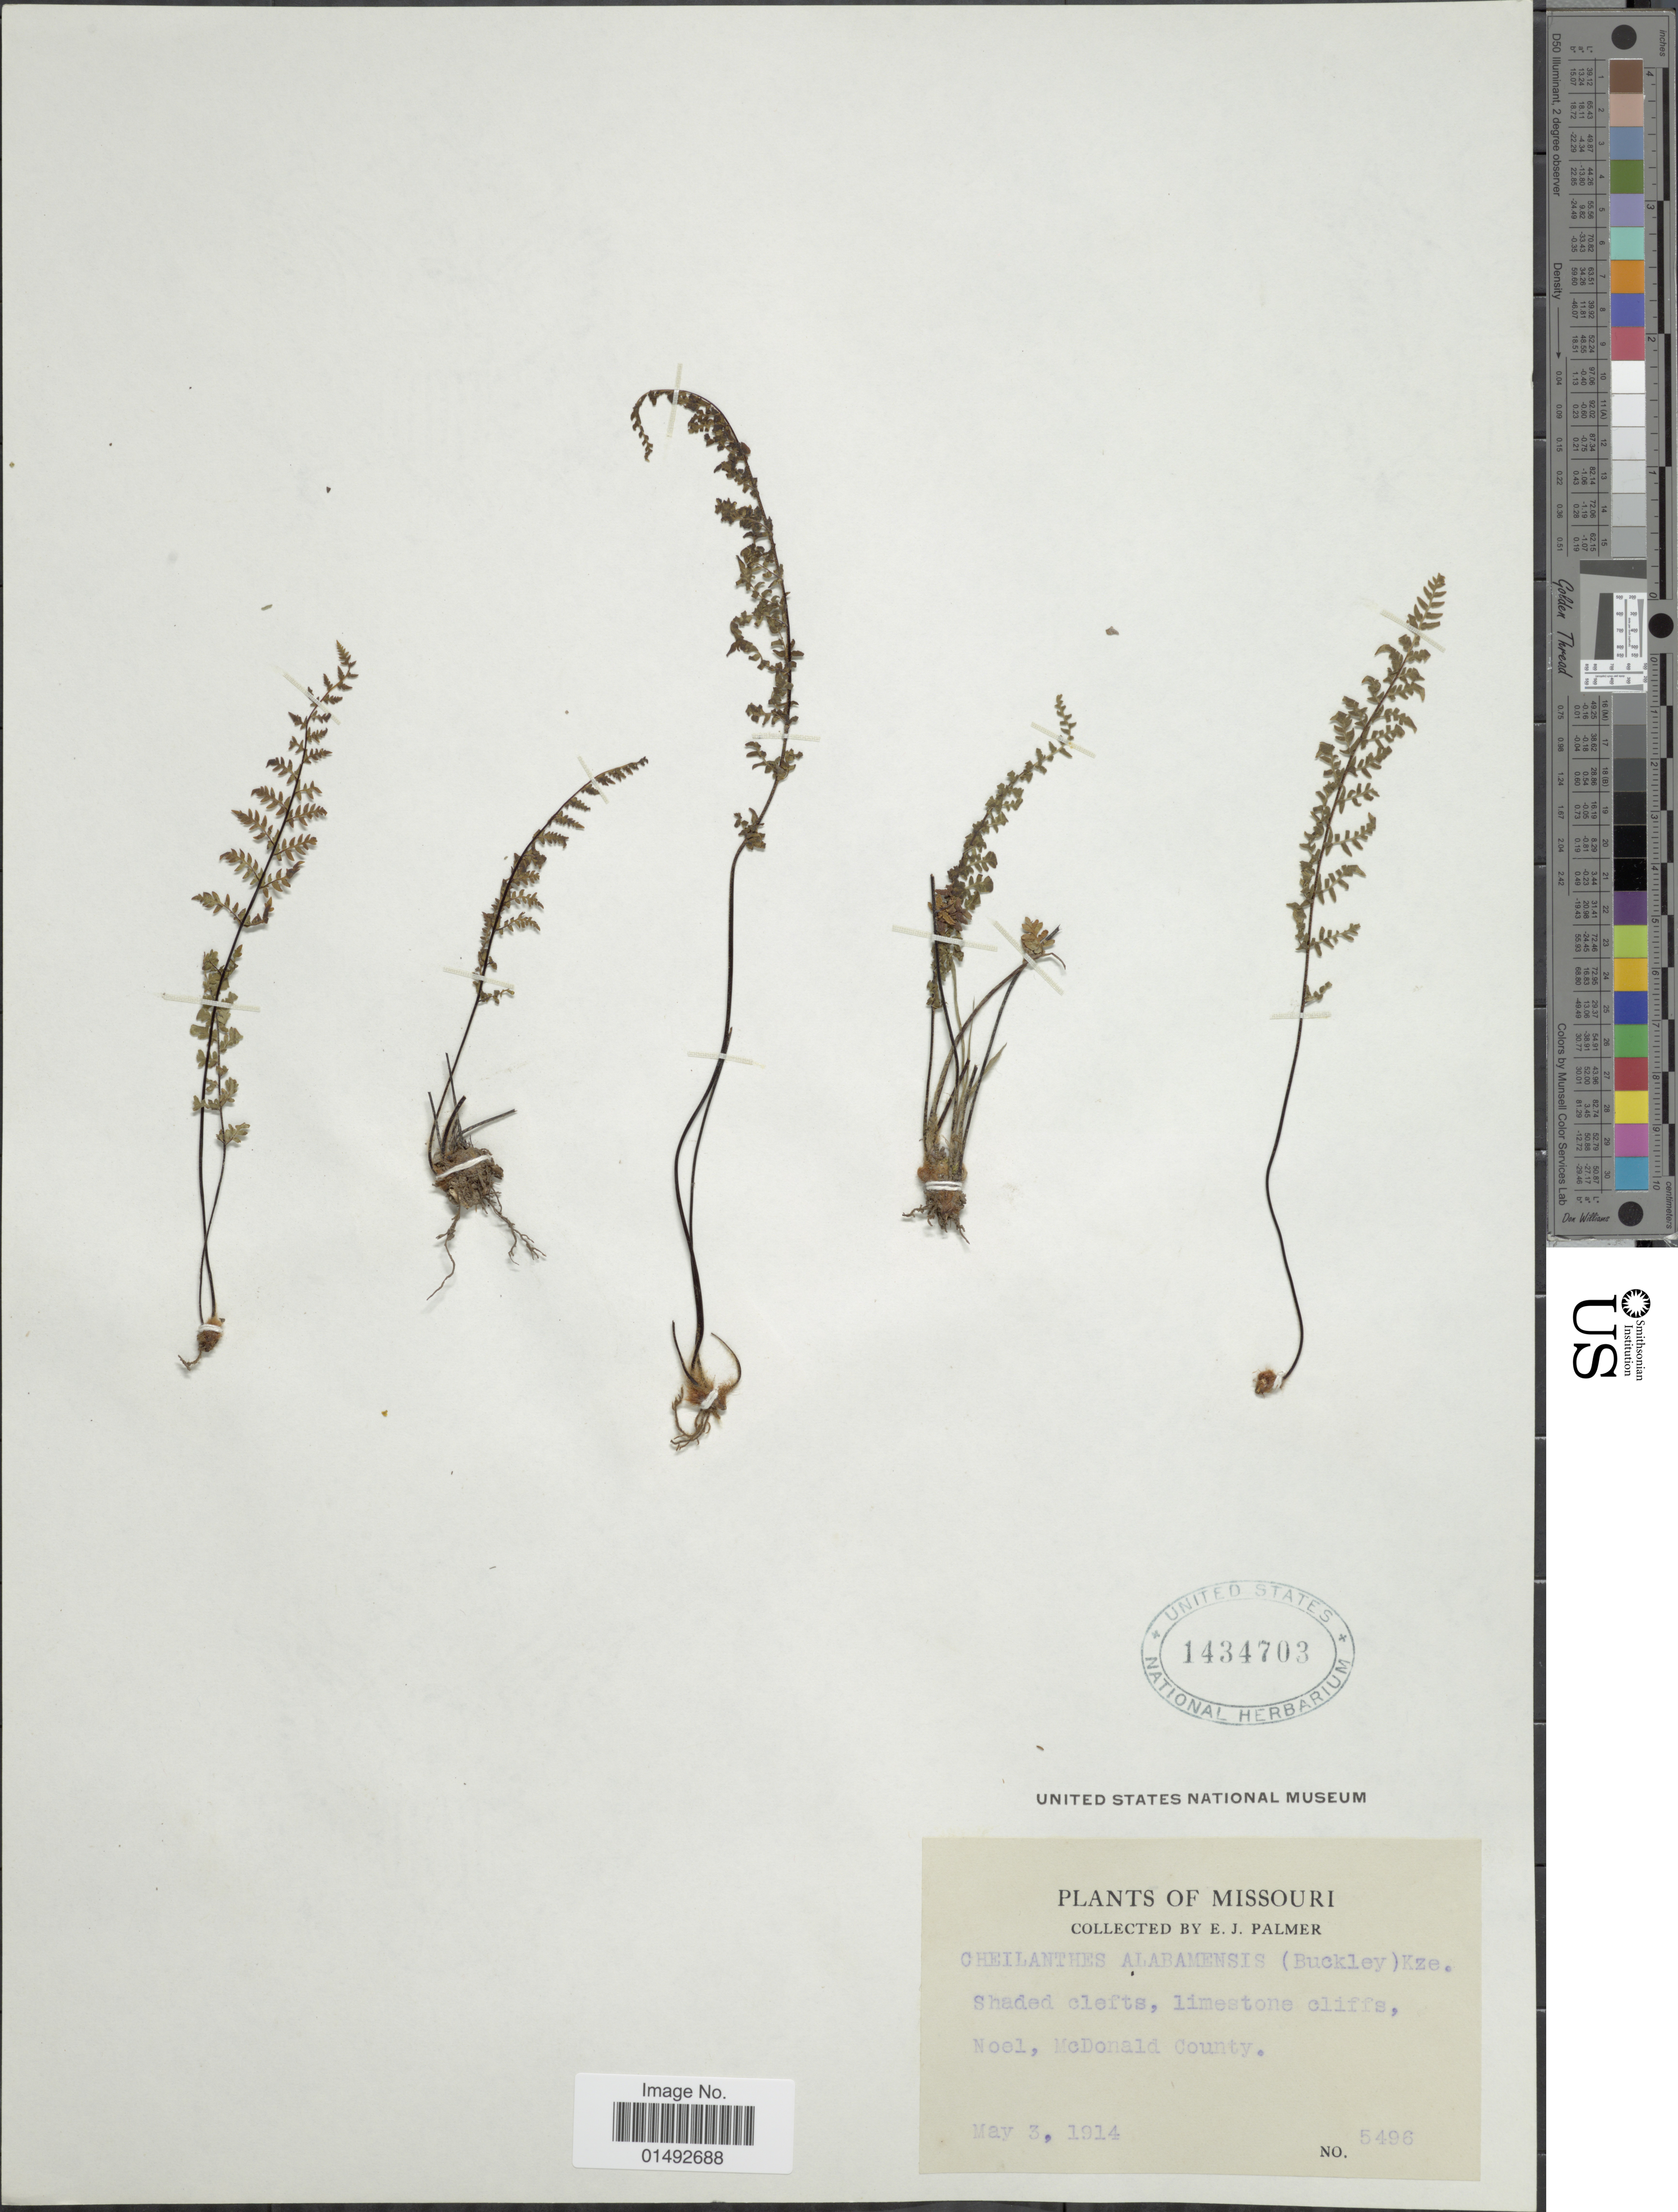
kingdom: Plantae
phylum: Tracheophyta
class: Polypodiopsida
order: Polypodiales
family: Pteridaceae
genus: Myriopteris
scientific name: Myriopteris alabamensis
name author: (Buckley) Grusz & Windham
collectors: E. J. Palmer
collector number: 5496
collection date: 1914-05-03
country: United States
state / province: Missouri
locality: Noel, McDonald County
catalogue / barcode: US 1434703